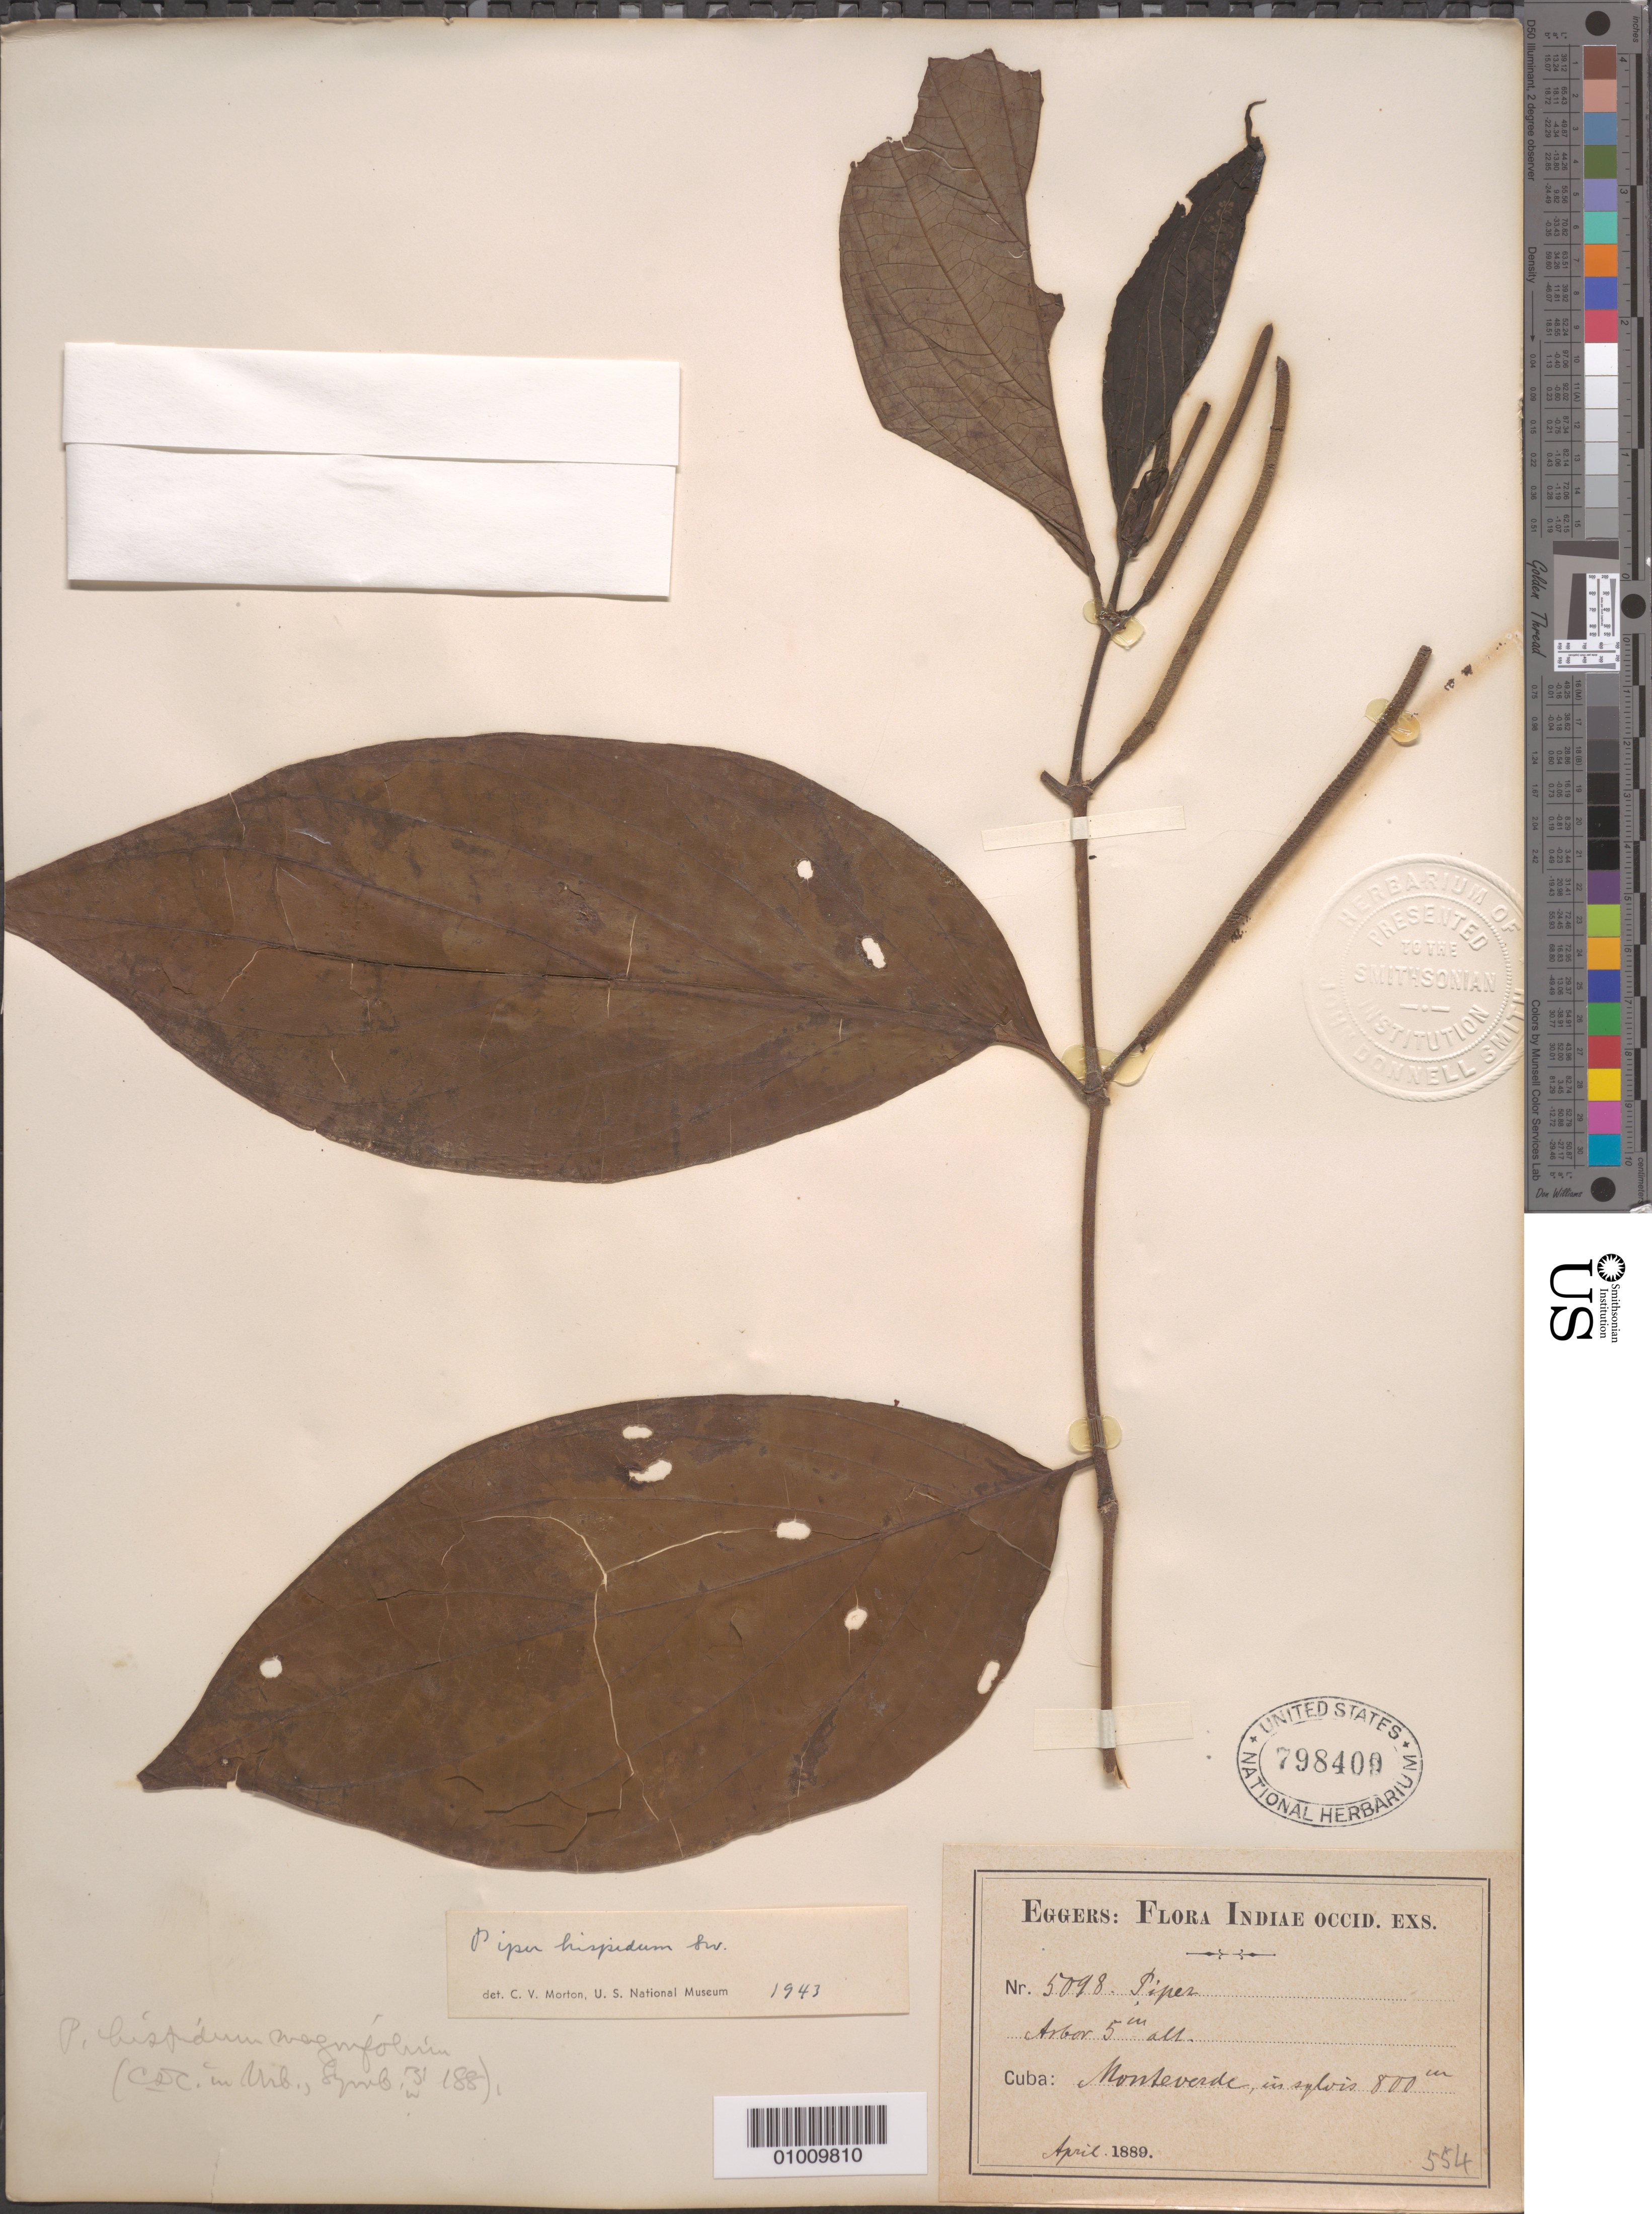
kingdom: Plantae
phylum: Tracheophyta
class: Magnoliopsida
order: Piperales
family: Piperaceae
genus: Piper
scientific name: Piper hispidum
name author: Sw.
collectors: H. F. A. von Eggers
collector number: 5098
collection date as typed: Apr 1889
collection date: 1889-04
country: Cuba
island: Cuba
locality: Monseverde, in forest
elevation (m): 800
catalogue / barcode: US 798409